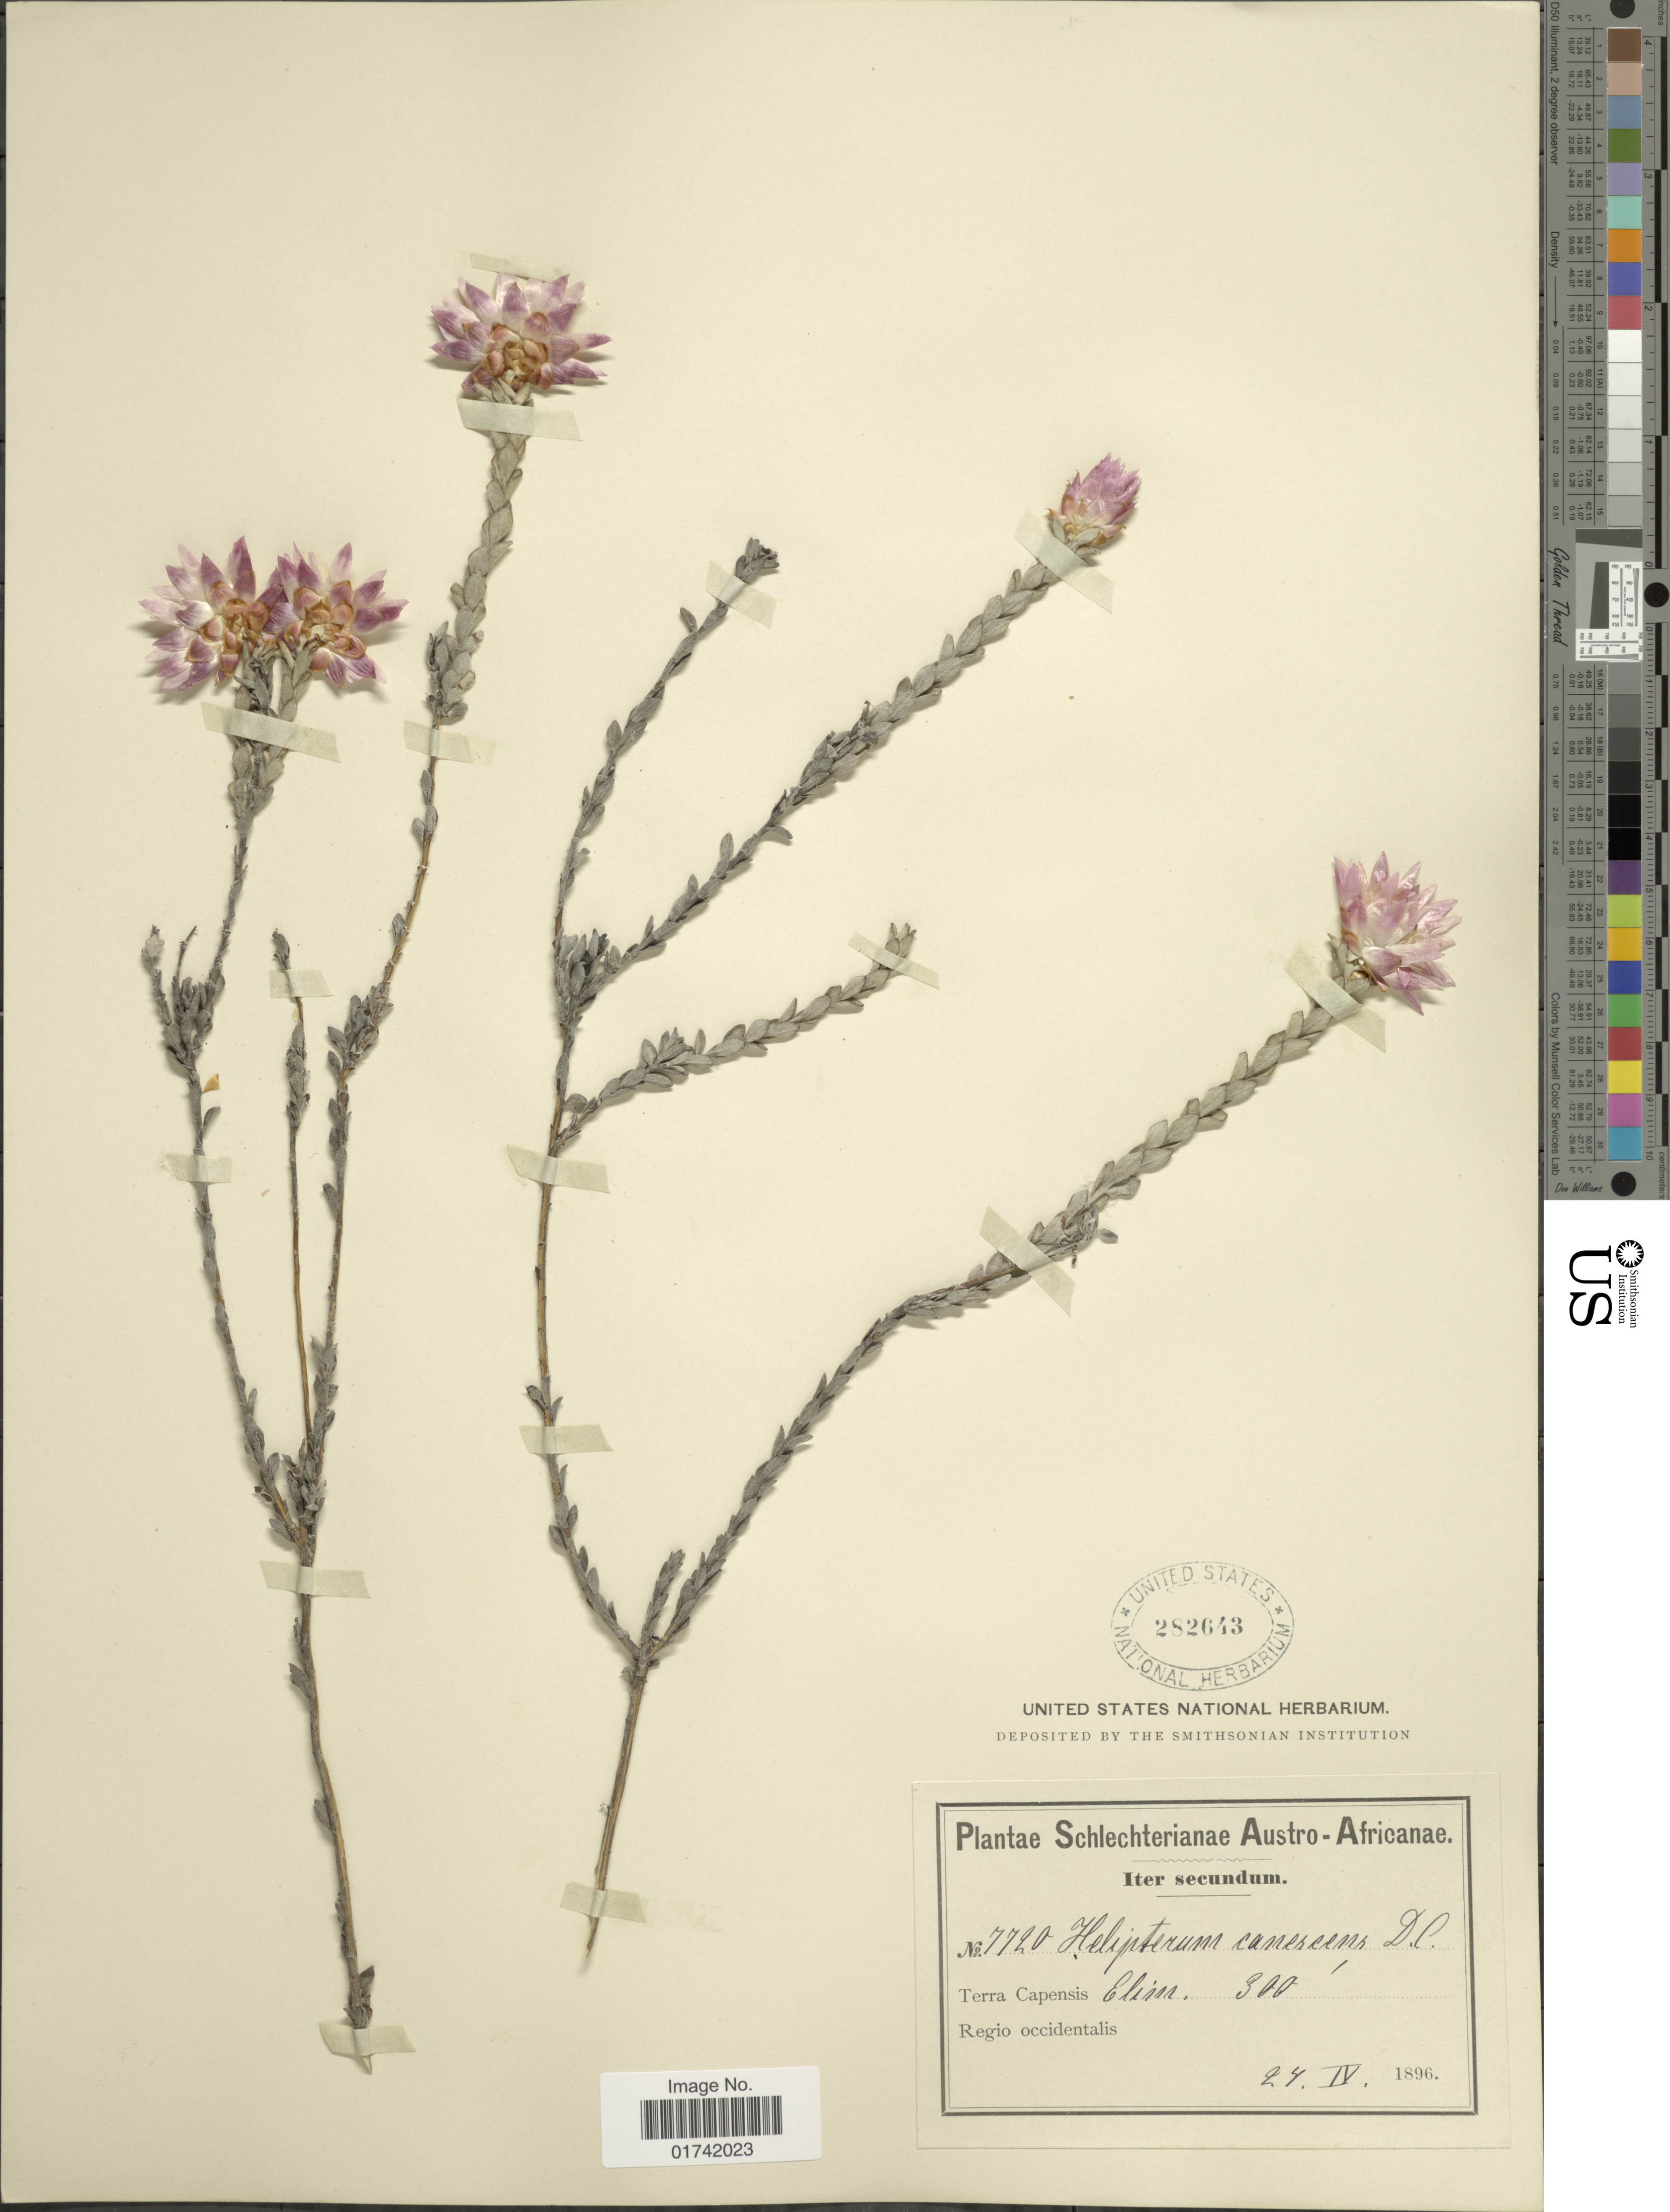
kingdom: Plantae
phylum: Tracheophyta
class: Magnoliopsida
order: Asterales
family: Asteraceae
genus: Helipterum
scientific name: Helipterum canescens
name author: DC.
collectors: Schlechter, --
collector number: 7720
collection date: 1896-04-24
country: South Africa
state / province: Western Cape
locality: Terra Capensis Elim. Regio Occidentalis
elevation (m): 91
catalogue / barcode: US 282643